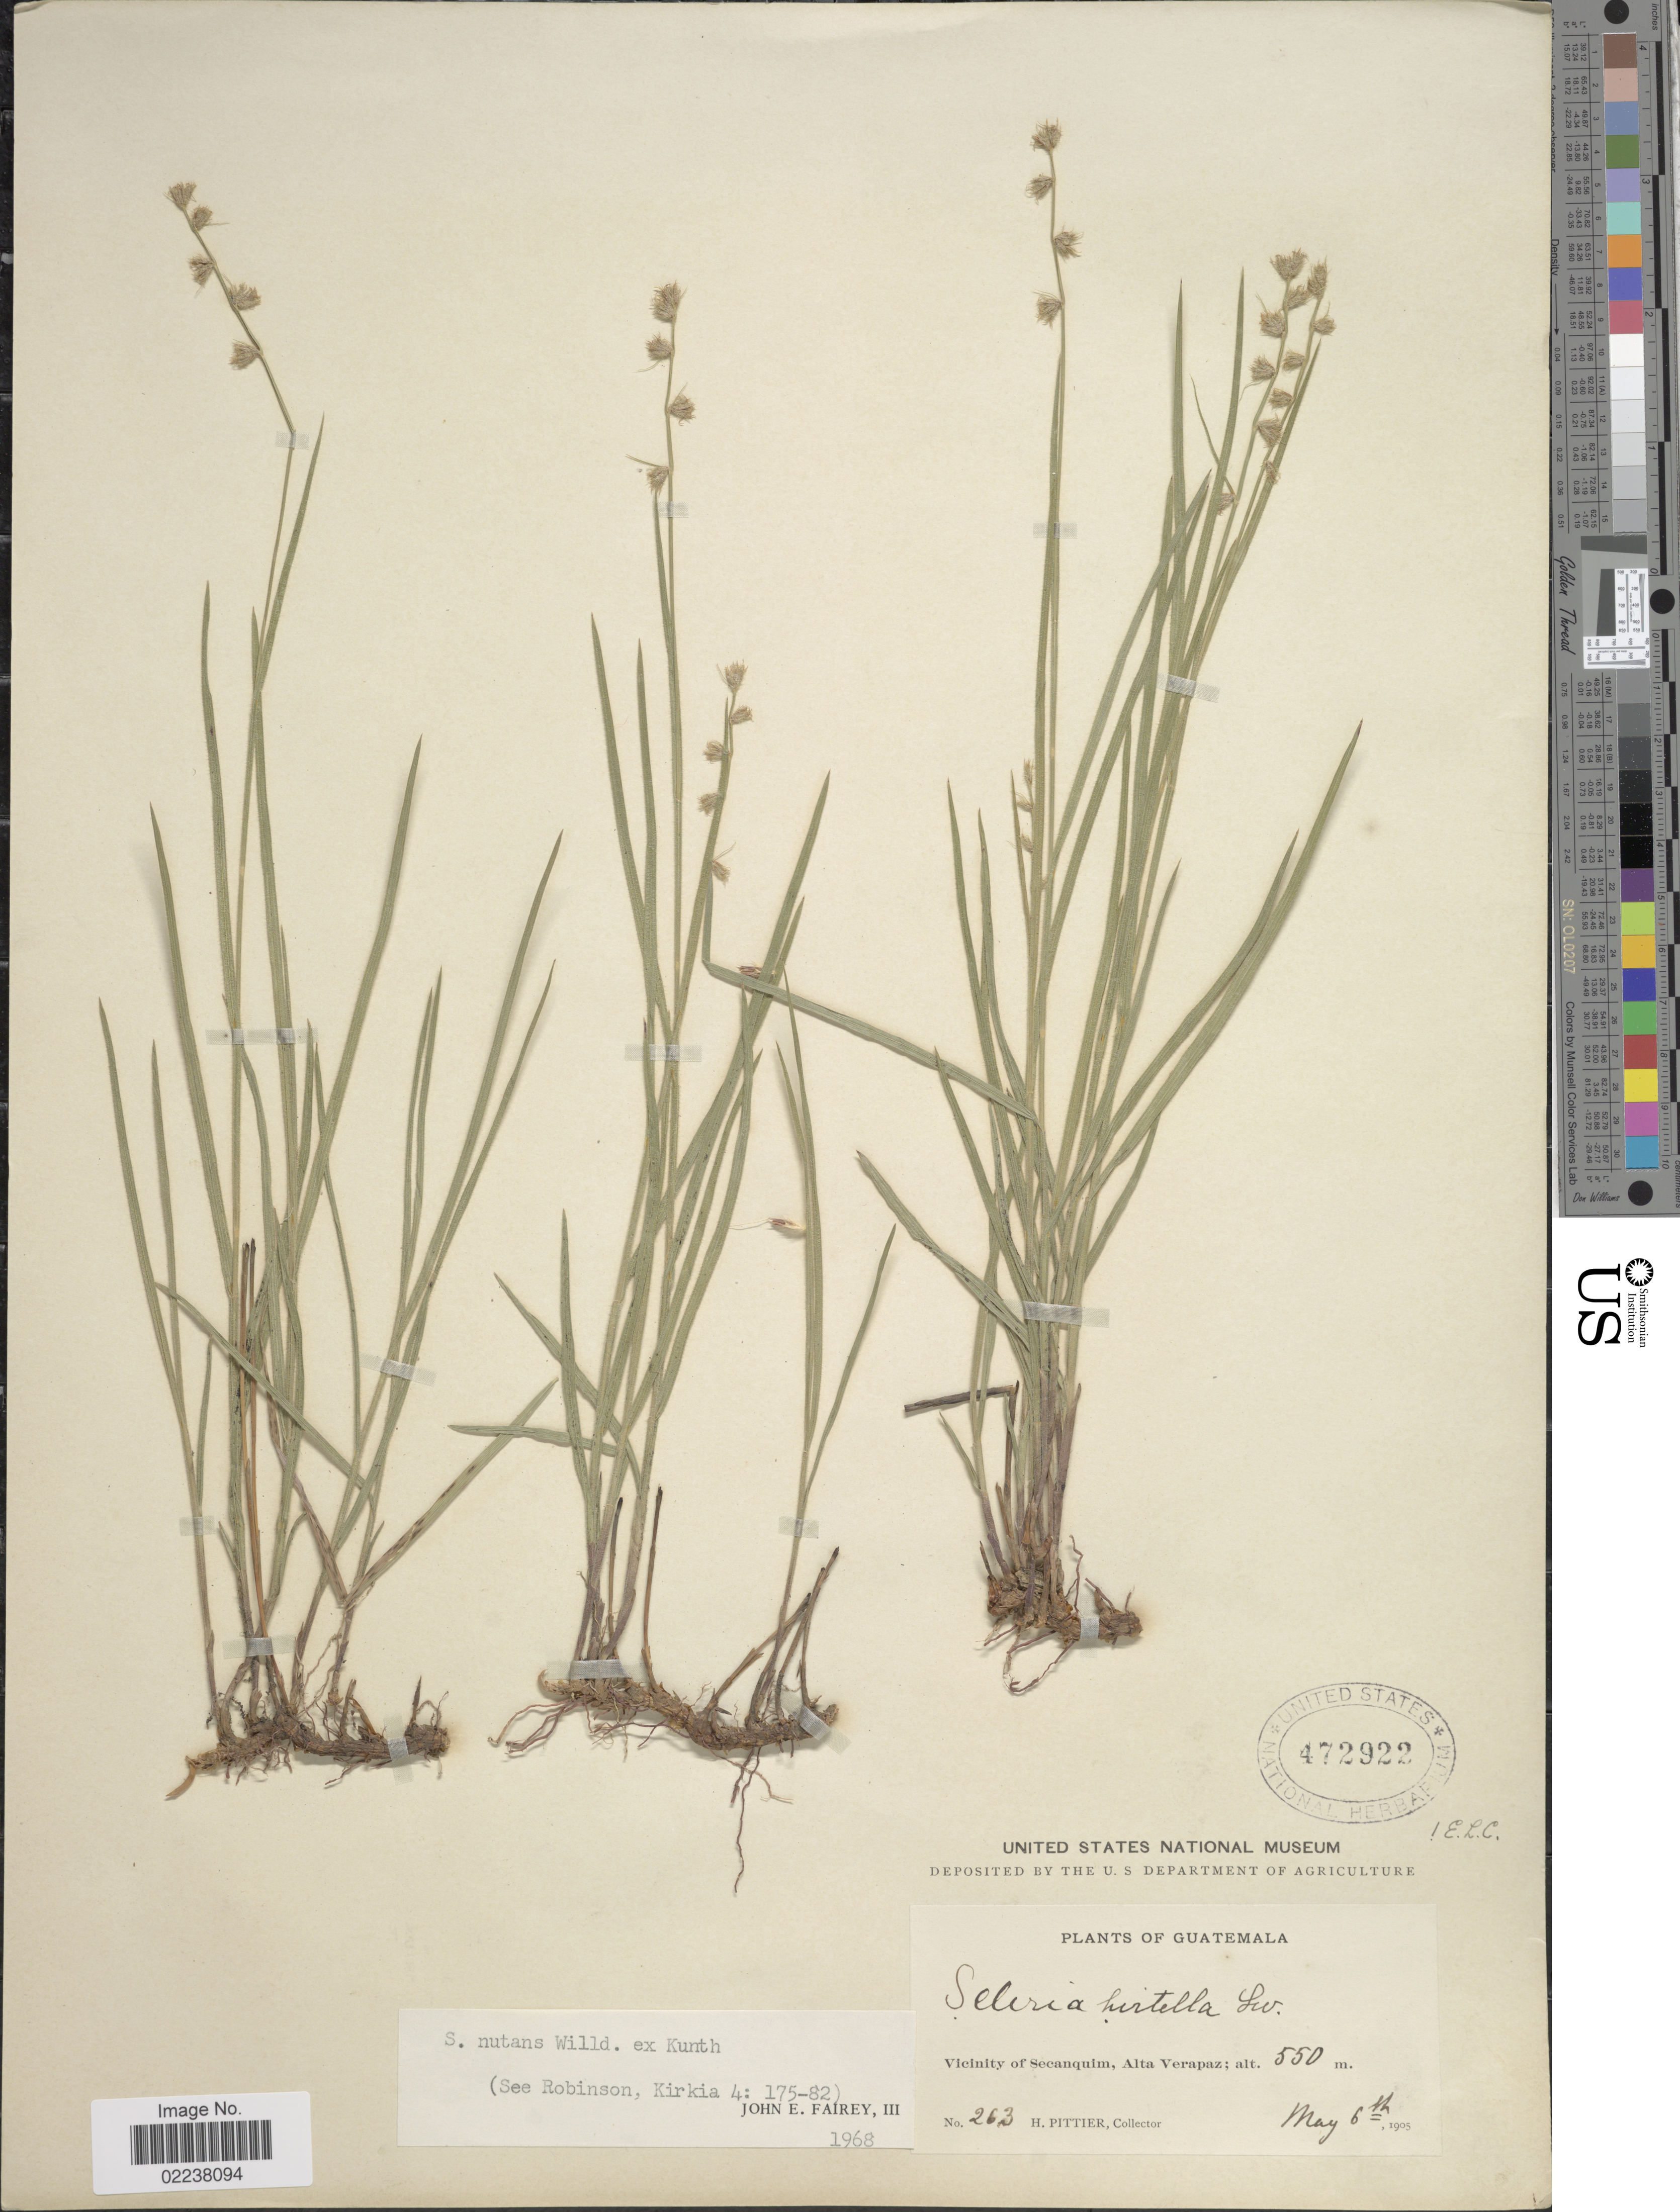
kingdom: Plantae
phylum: Tracheophyta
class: Liliopsida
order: Poales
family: Cyperaceae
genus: Scleria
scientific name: Scleria distans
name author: Poir.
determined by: Strong, Mark T., (BOT), Smithsonian Institution - National Museum of Natural History (UNITED STATES)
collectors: H. F. Pittier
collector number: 263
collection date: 1905-05-06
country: Guatemala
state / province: Alta Verapaz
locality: Vicinity of Secanquim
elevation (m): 550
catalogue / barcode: US 472922